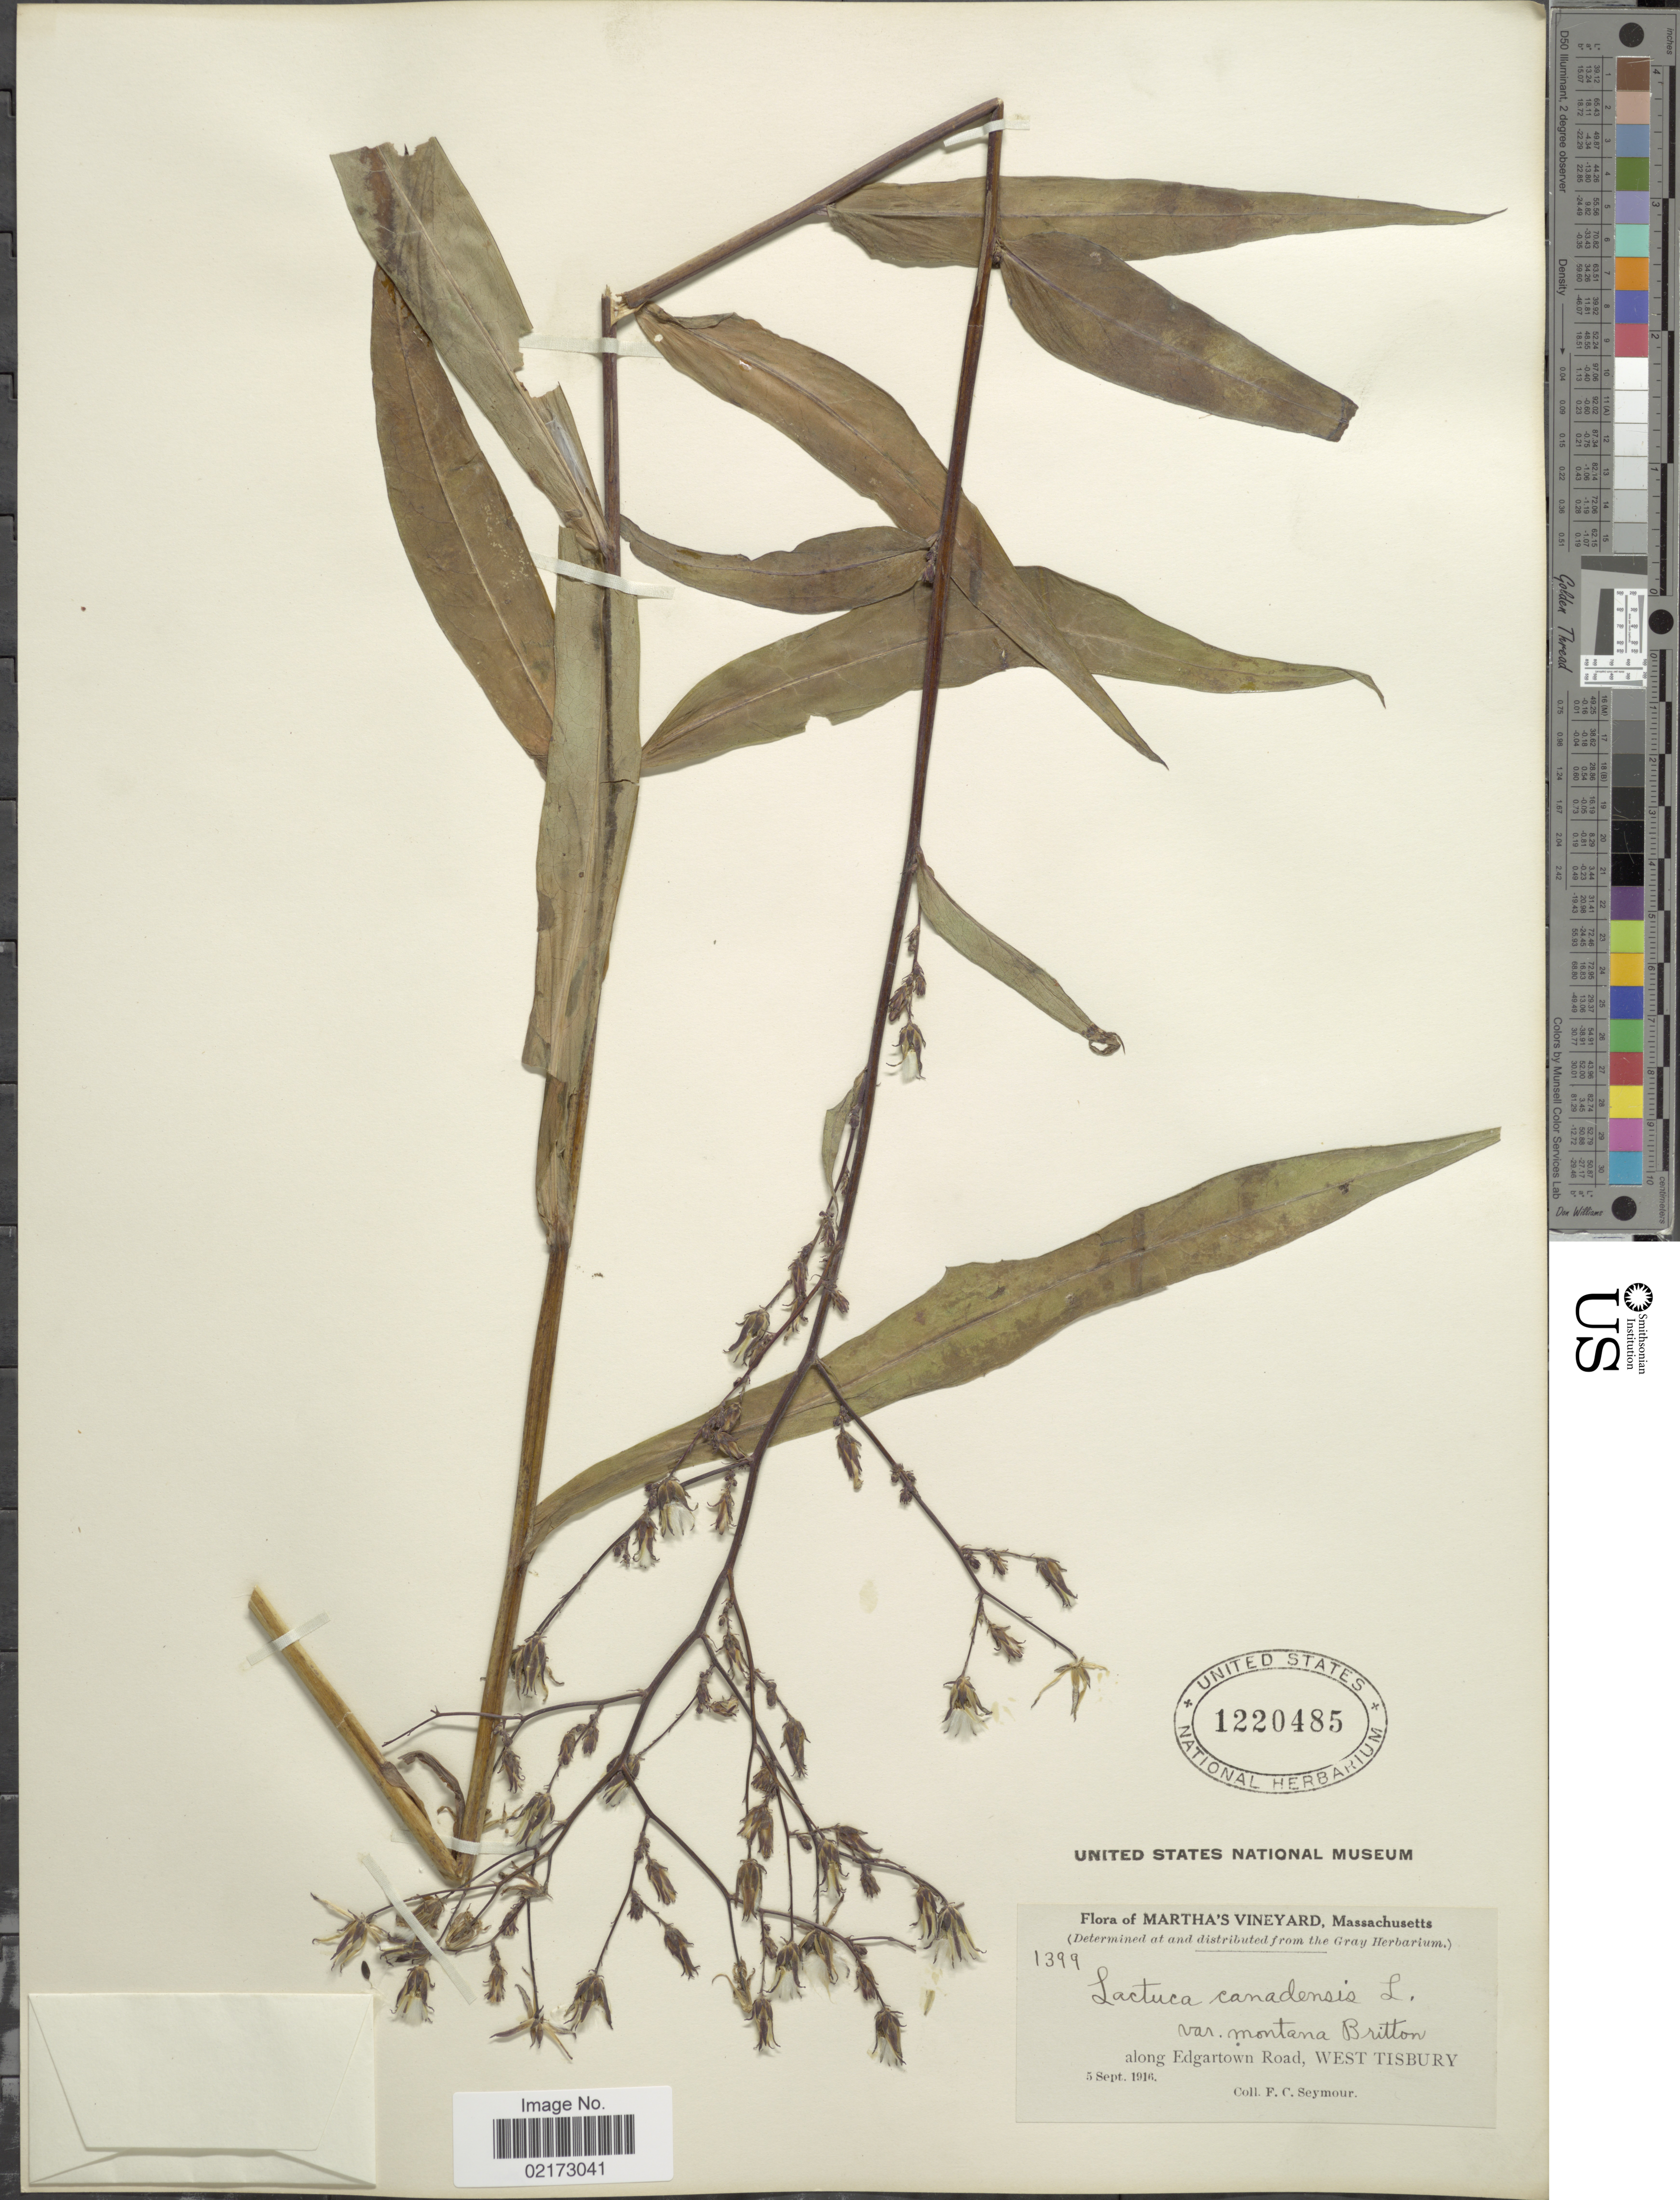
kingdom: Plantae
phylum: Tracheophyta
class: Magnoliopsida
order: Asterales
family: Asteraceae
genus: Lactuca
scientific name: Lactuca canadensis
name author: L.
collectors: F. C. Seymour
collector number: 1399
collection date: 1916-09-05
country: United States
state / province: Massachusetts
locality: Martha's Vineyard, along Edgartown Road, West Tisbury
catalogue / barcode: US 1220485